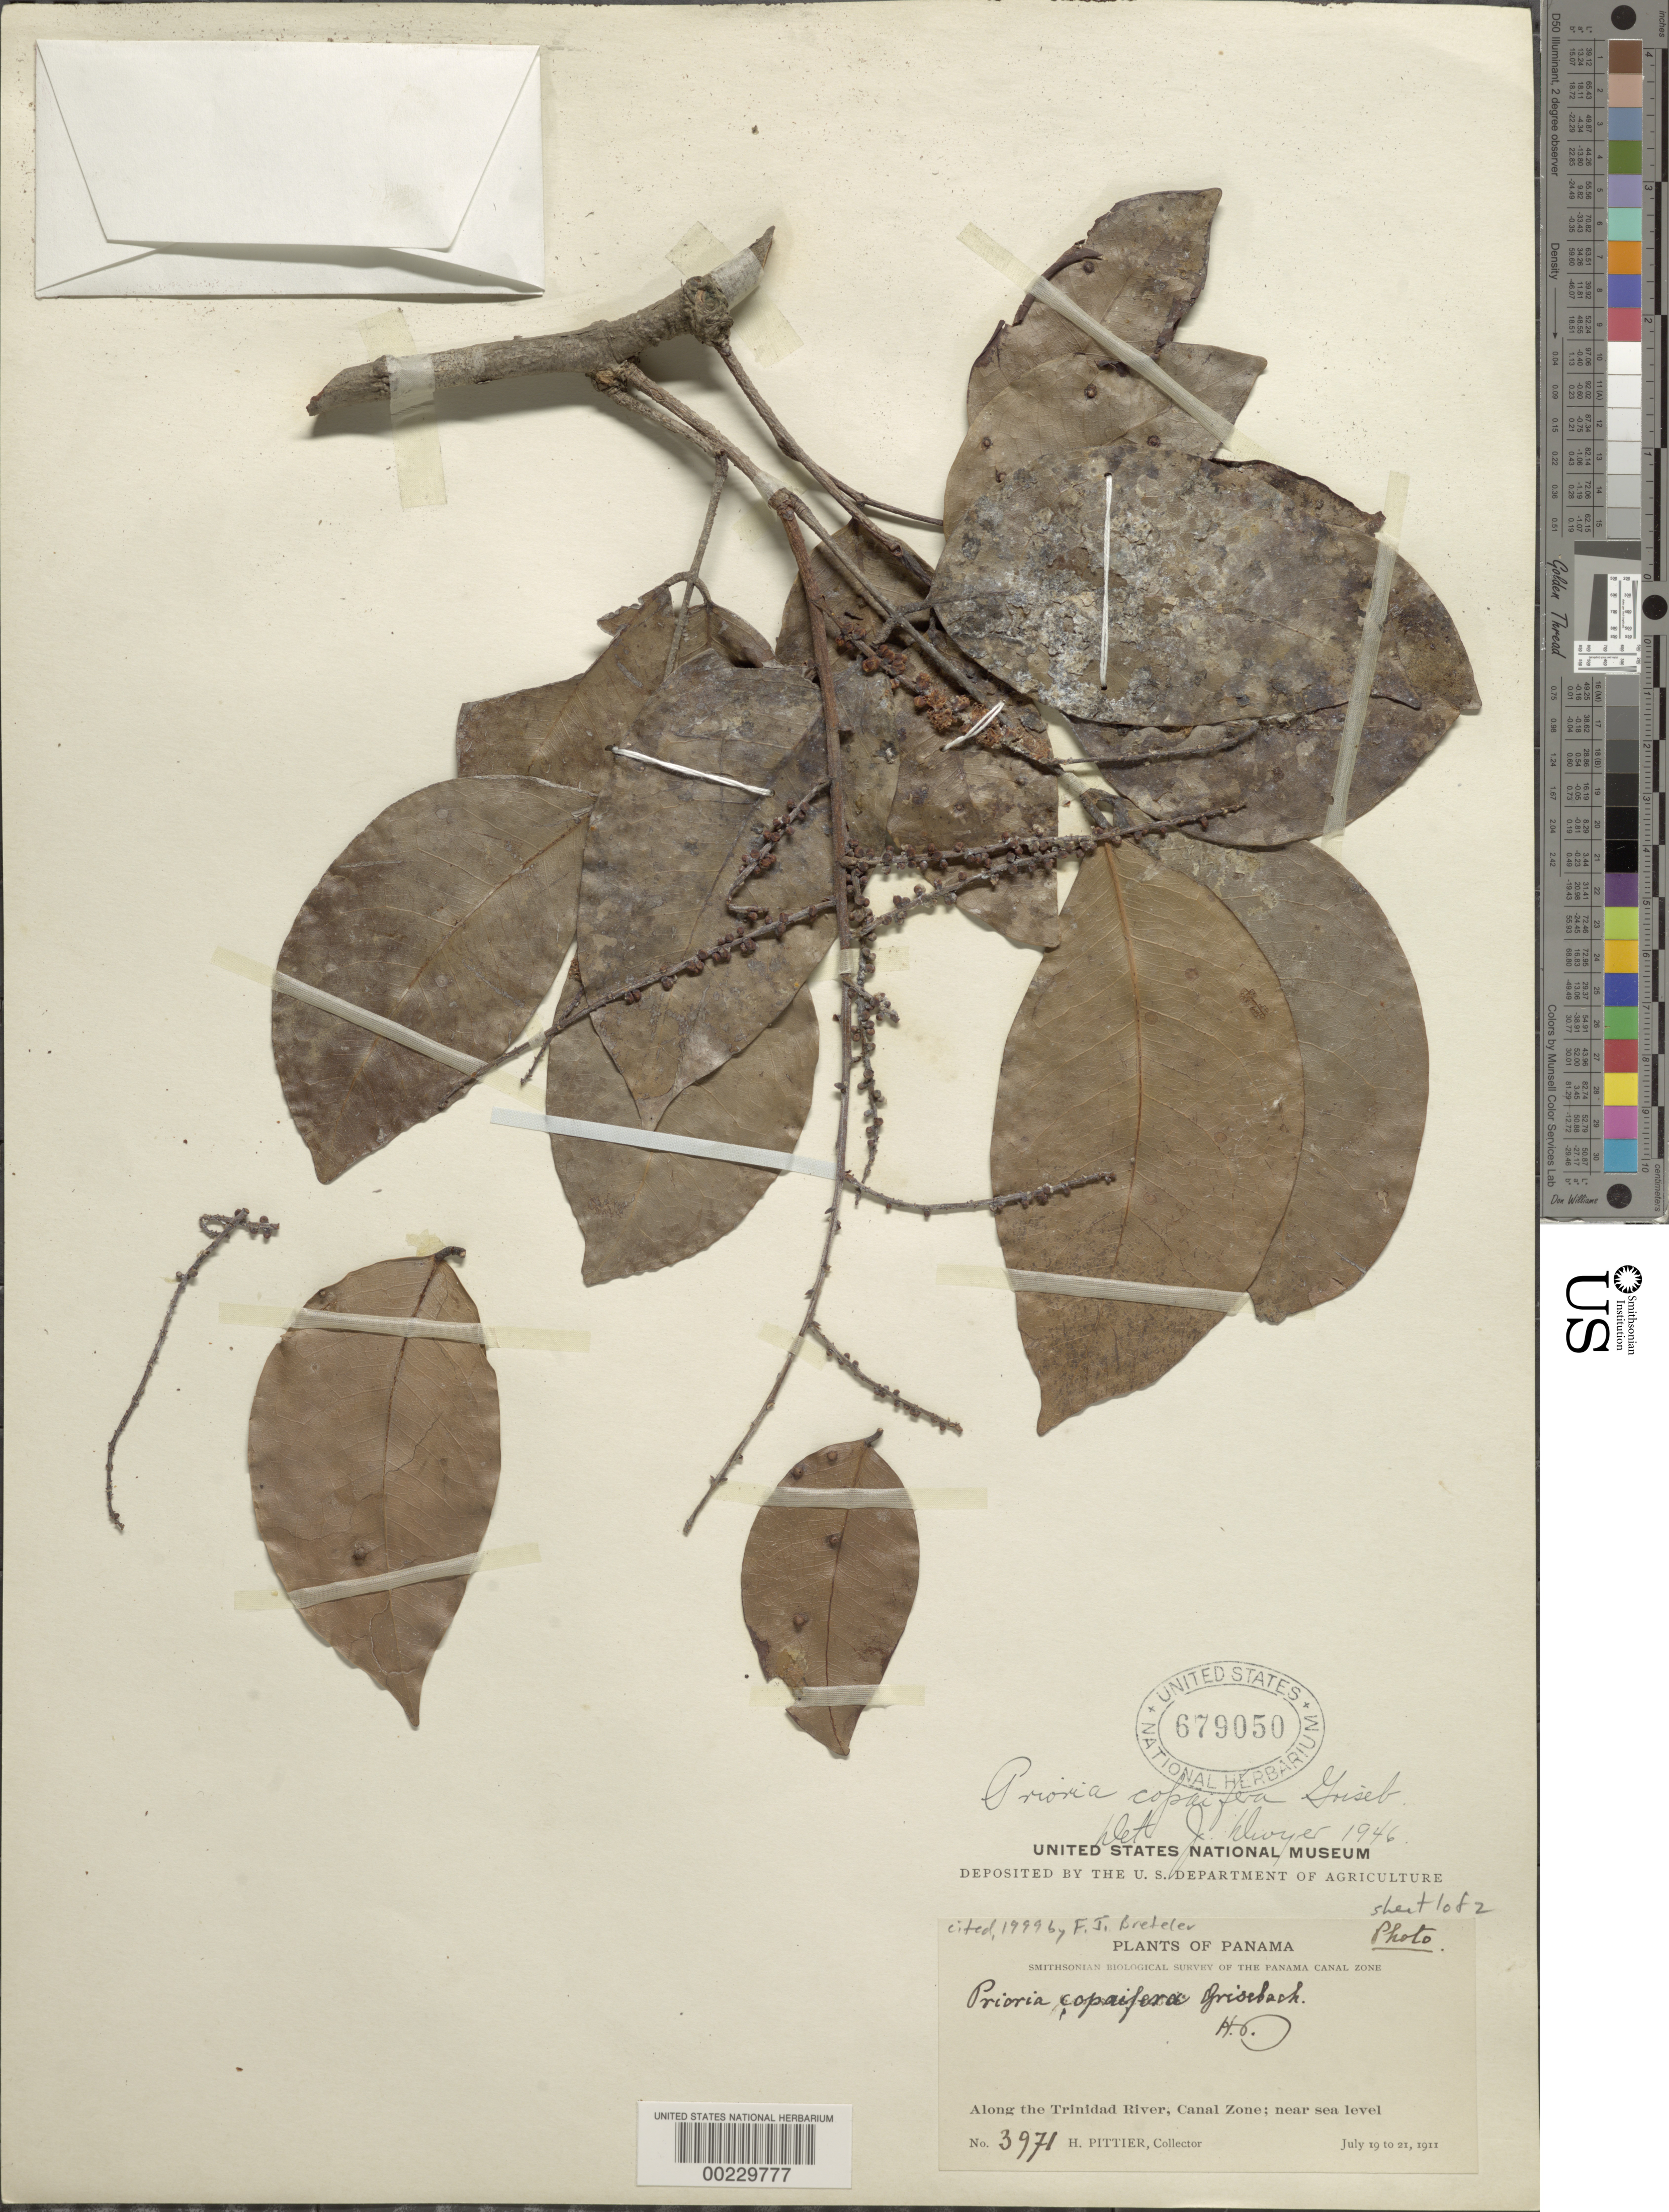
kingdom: Plantae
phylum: Tracheophyta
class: Magnoliopsida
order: Fabales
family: Fabaceae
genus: Prioria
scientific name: Prioria copaifera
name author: Griseb.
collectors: H. F. Pittier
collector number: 3971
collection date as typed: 19 Jul 1911 to 21 Jul 1911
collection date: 1911-07-19/1911-07-21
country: Panama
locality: Along the Trinidad River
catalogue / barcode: US 679050